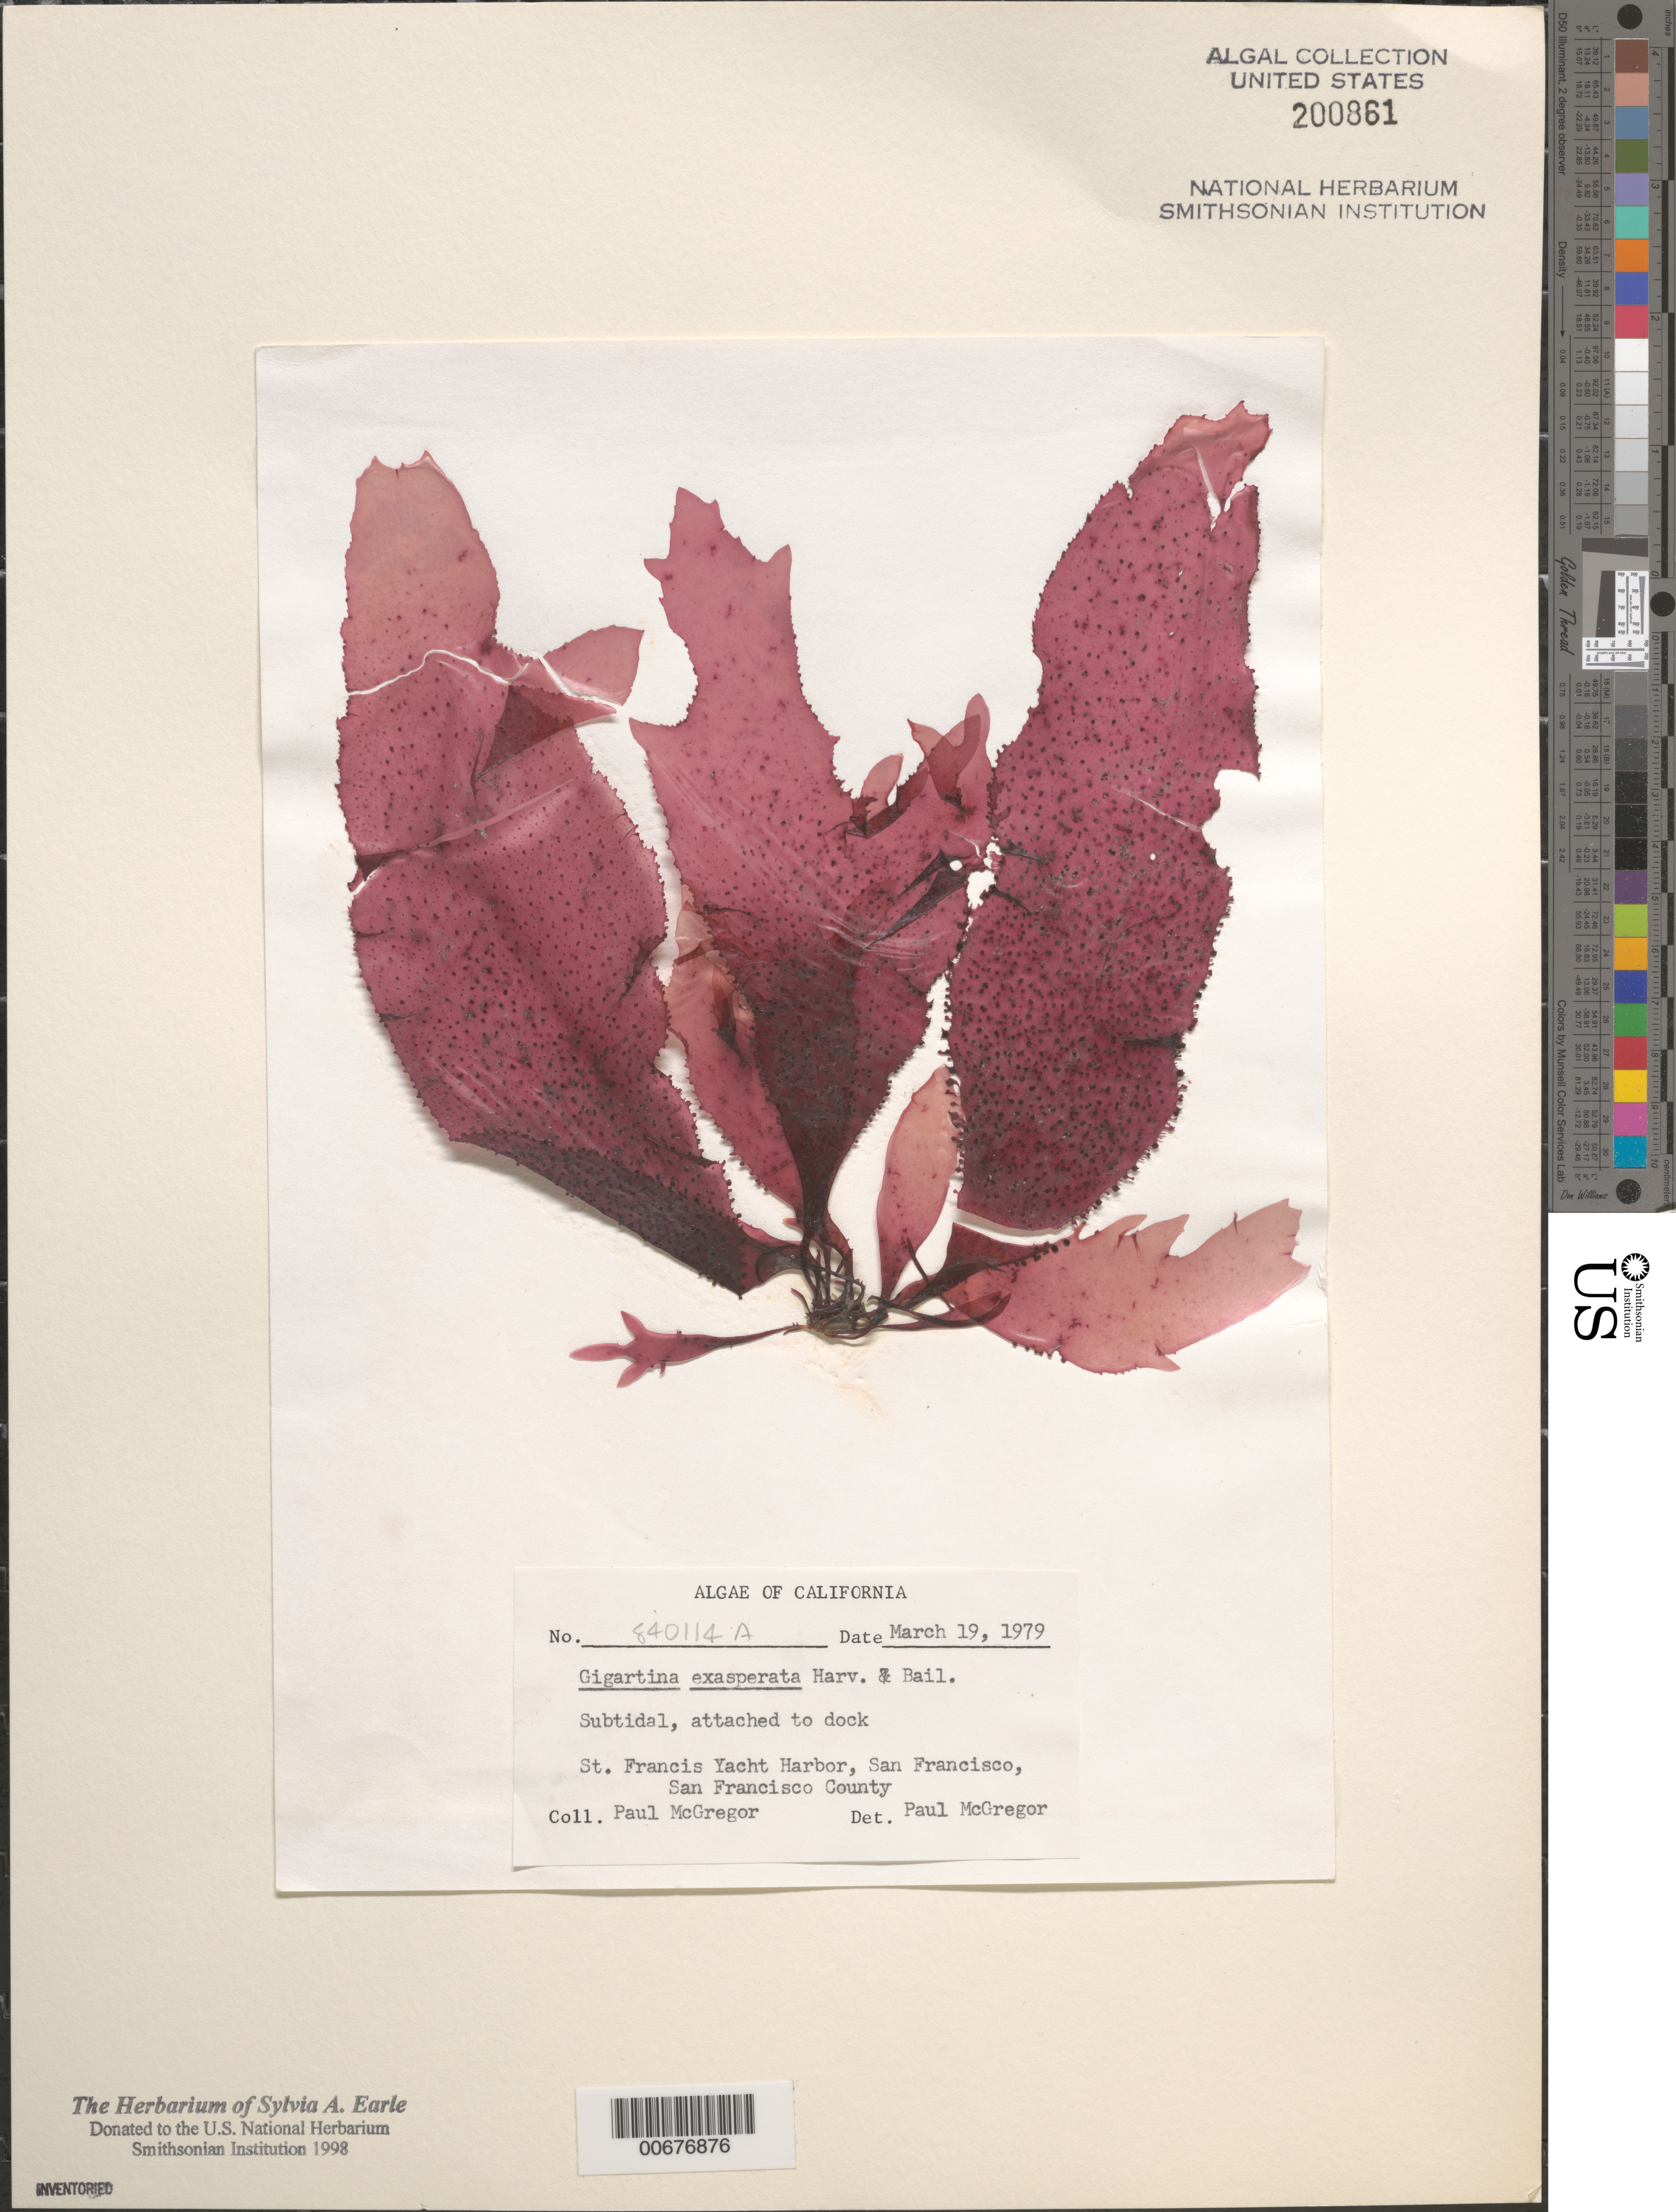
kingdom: Plantae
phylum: Rhodophyta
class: Florideophyceae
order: Gigartinales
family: Gigartinaceae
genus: Chondracanthus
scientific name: Chondracanthus exasperatus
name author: (Harv. & J. Bailey) J.R. Hughey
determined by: Algae name updating Project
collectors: P. McGregor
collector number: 840114A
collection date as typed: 19 Mar 1979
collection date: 1979-03-19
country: United States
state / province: California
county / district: San Francisco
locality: San Francisco, St. Francis Yacht Harbor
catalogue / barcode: US 200861